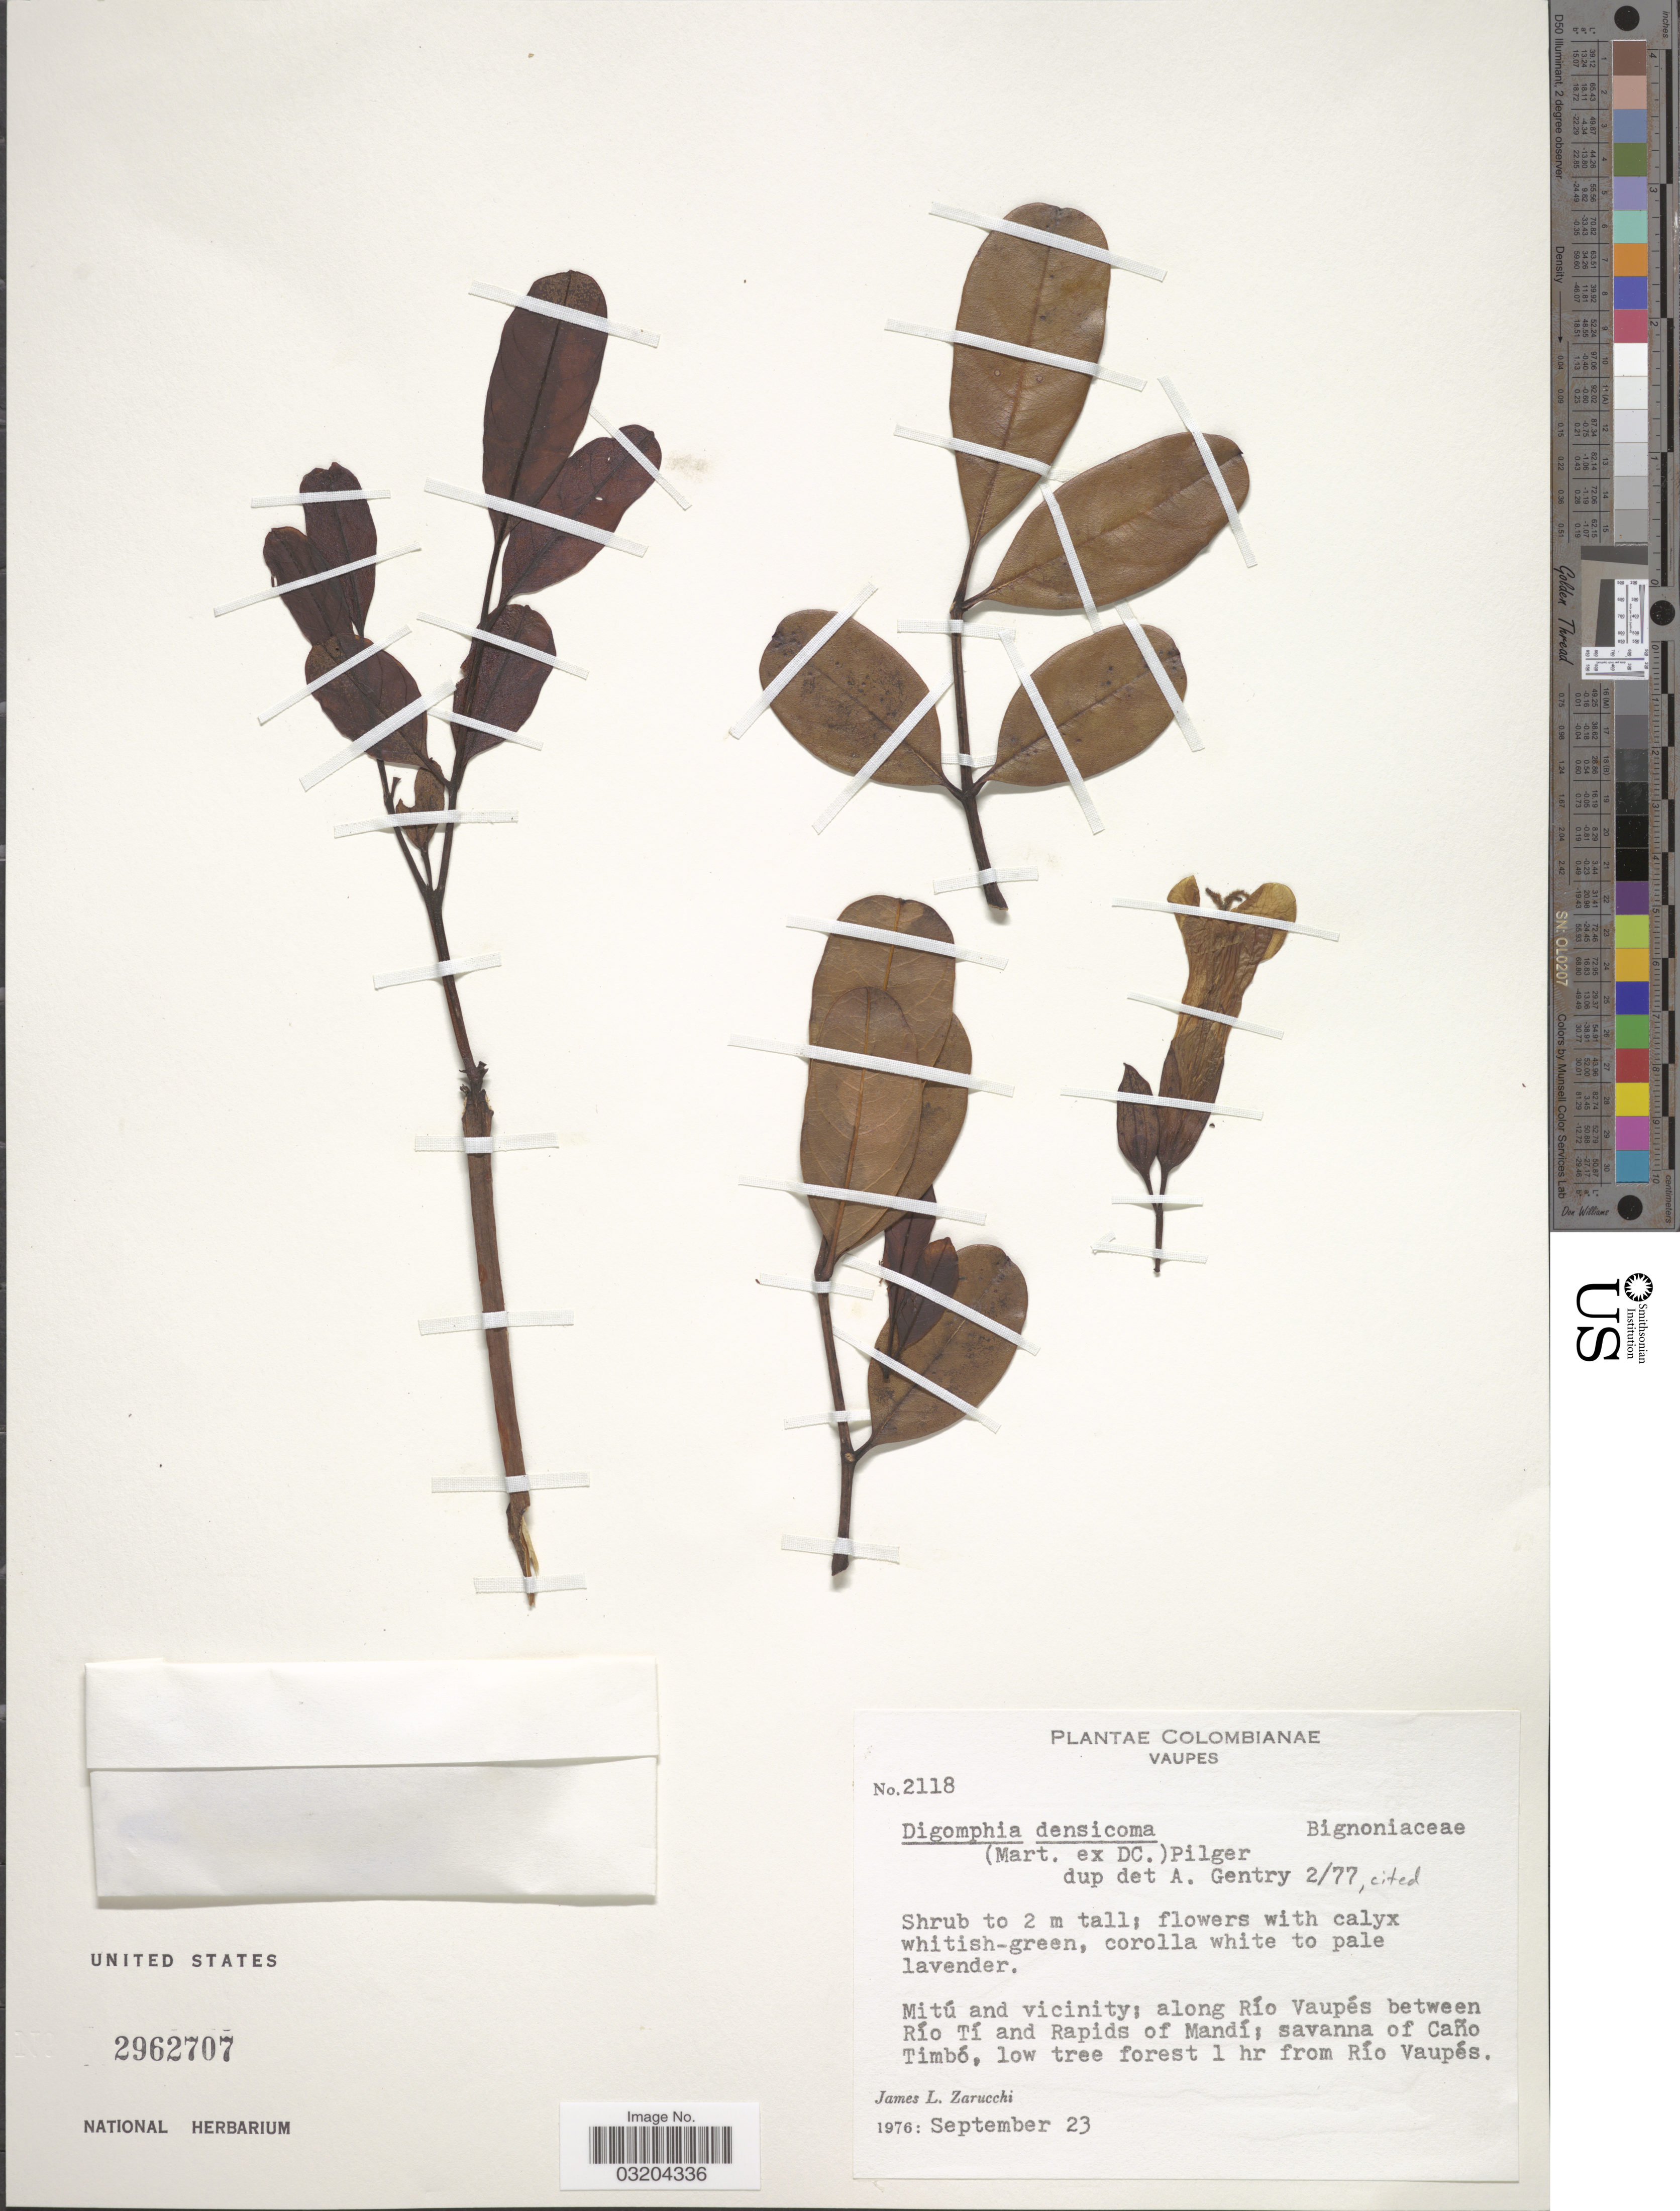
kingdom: Plantae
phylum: Tracheophyta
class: Magnoliopsida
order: Lamiales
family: Bignoniaceae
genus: Digomphia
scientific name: Digomphia densicoma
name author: (Mart. ex DC.) Pilg.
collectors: J. L. Zarucchi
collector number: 2118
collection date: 1976-09-23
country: Colombia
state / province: Vaupés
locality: Mitú and vicinity; along Río Vaupés between Río Tí and Rapids of Mandí; savanna of Caño Timbó, low tree forest 1 hr from Río Vaupés.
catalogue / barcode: US 2962707